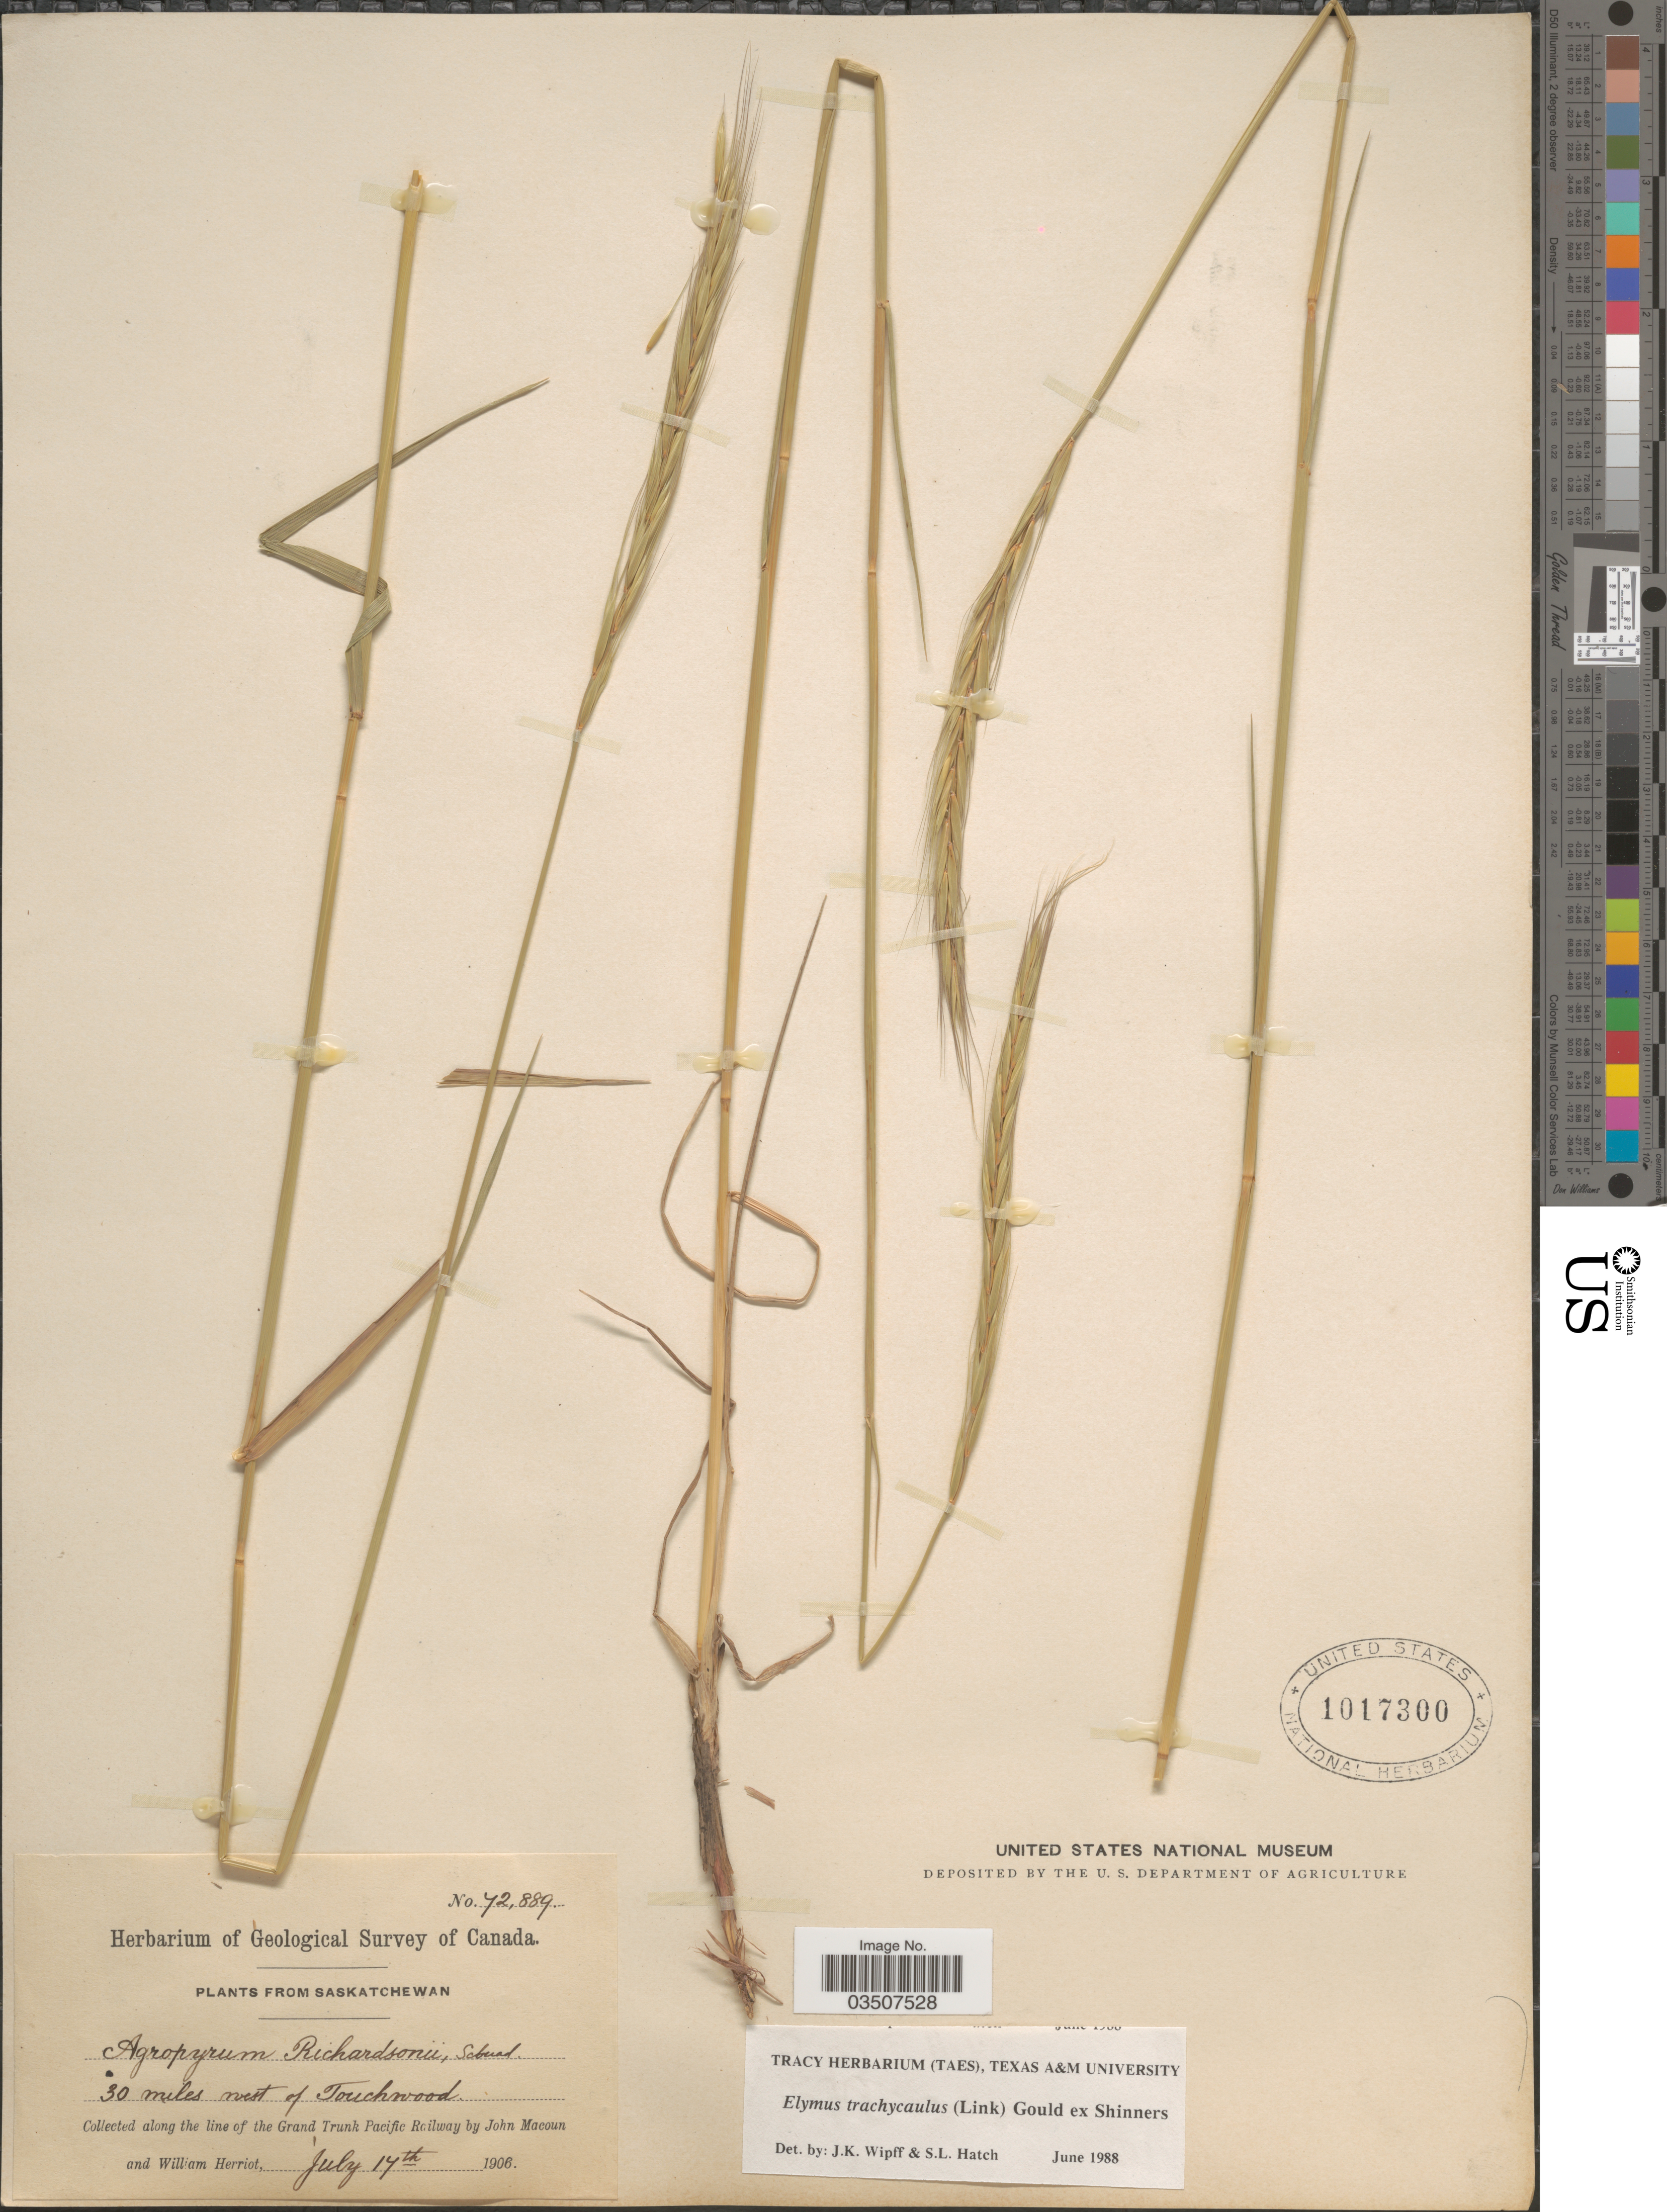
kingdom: Plantae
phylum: Tracheophyta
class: Liliopsida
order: Poales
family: Poaceae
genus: Elymus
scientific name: Elymus trachycaulus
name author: (Link) Gould ex Shinners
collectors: J. Macoun & W. Herriot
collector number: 72889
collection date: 1906-07-17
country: Canada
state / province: Saskatchewan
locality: Geological Survey of Canada. 30 miles west of Touchwood. Along the line of the Grand Trunk Pacific Railway.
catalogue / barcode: US 1017300